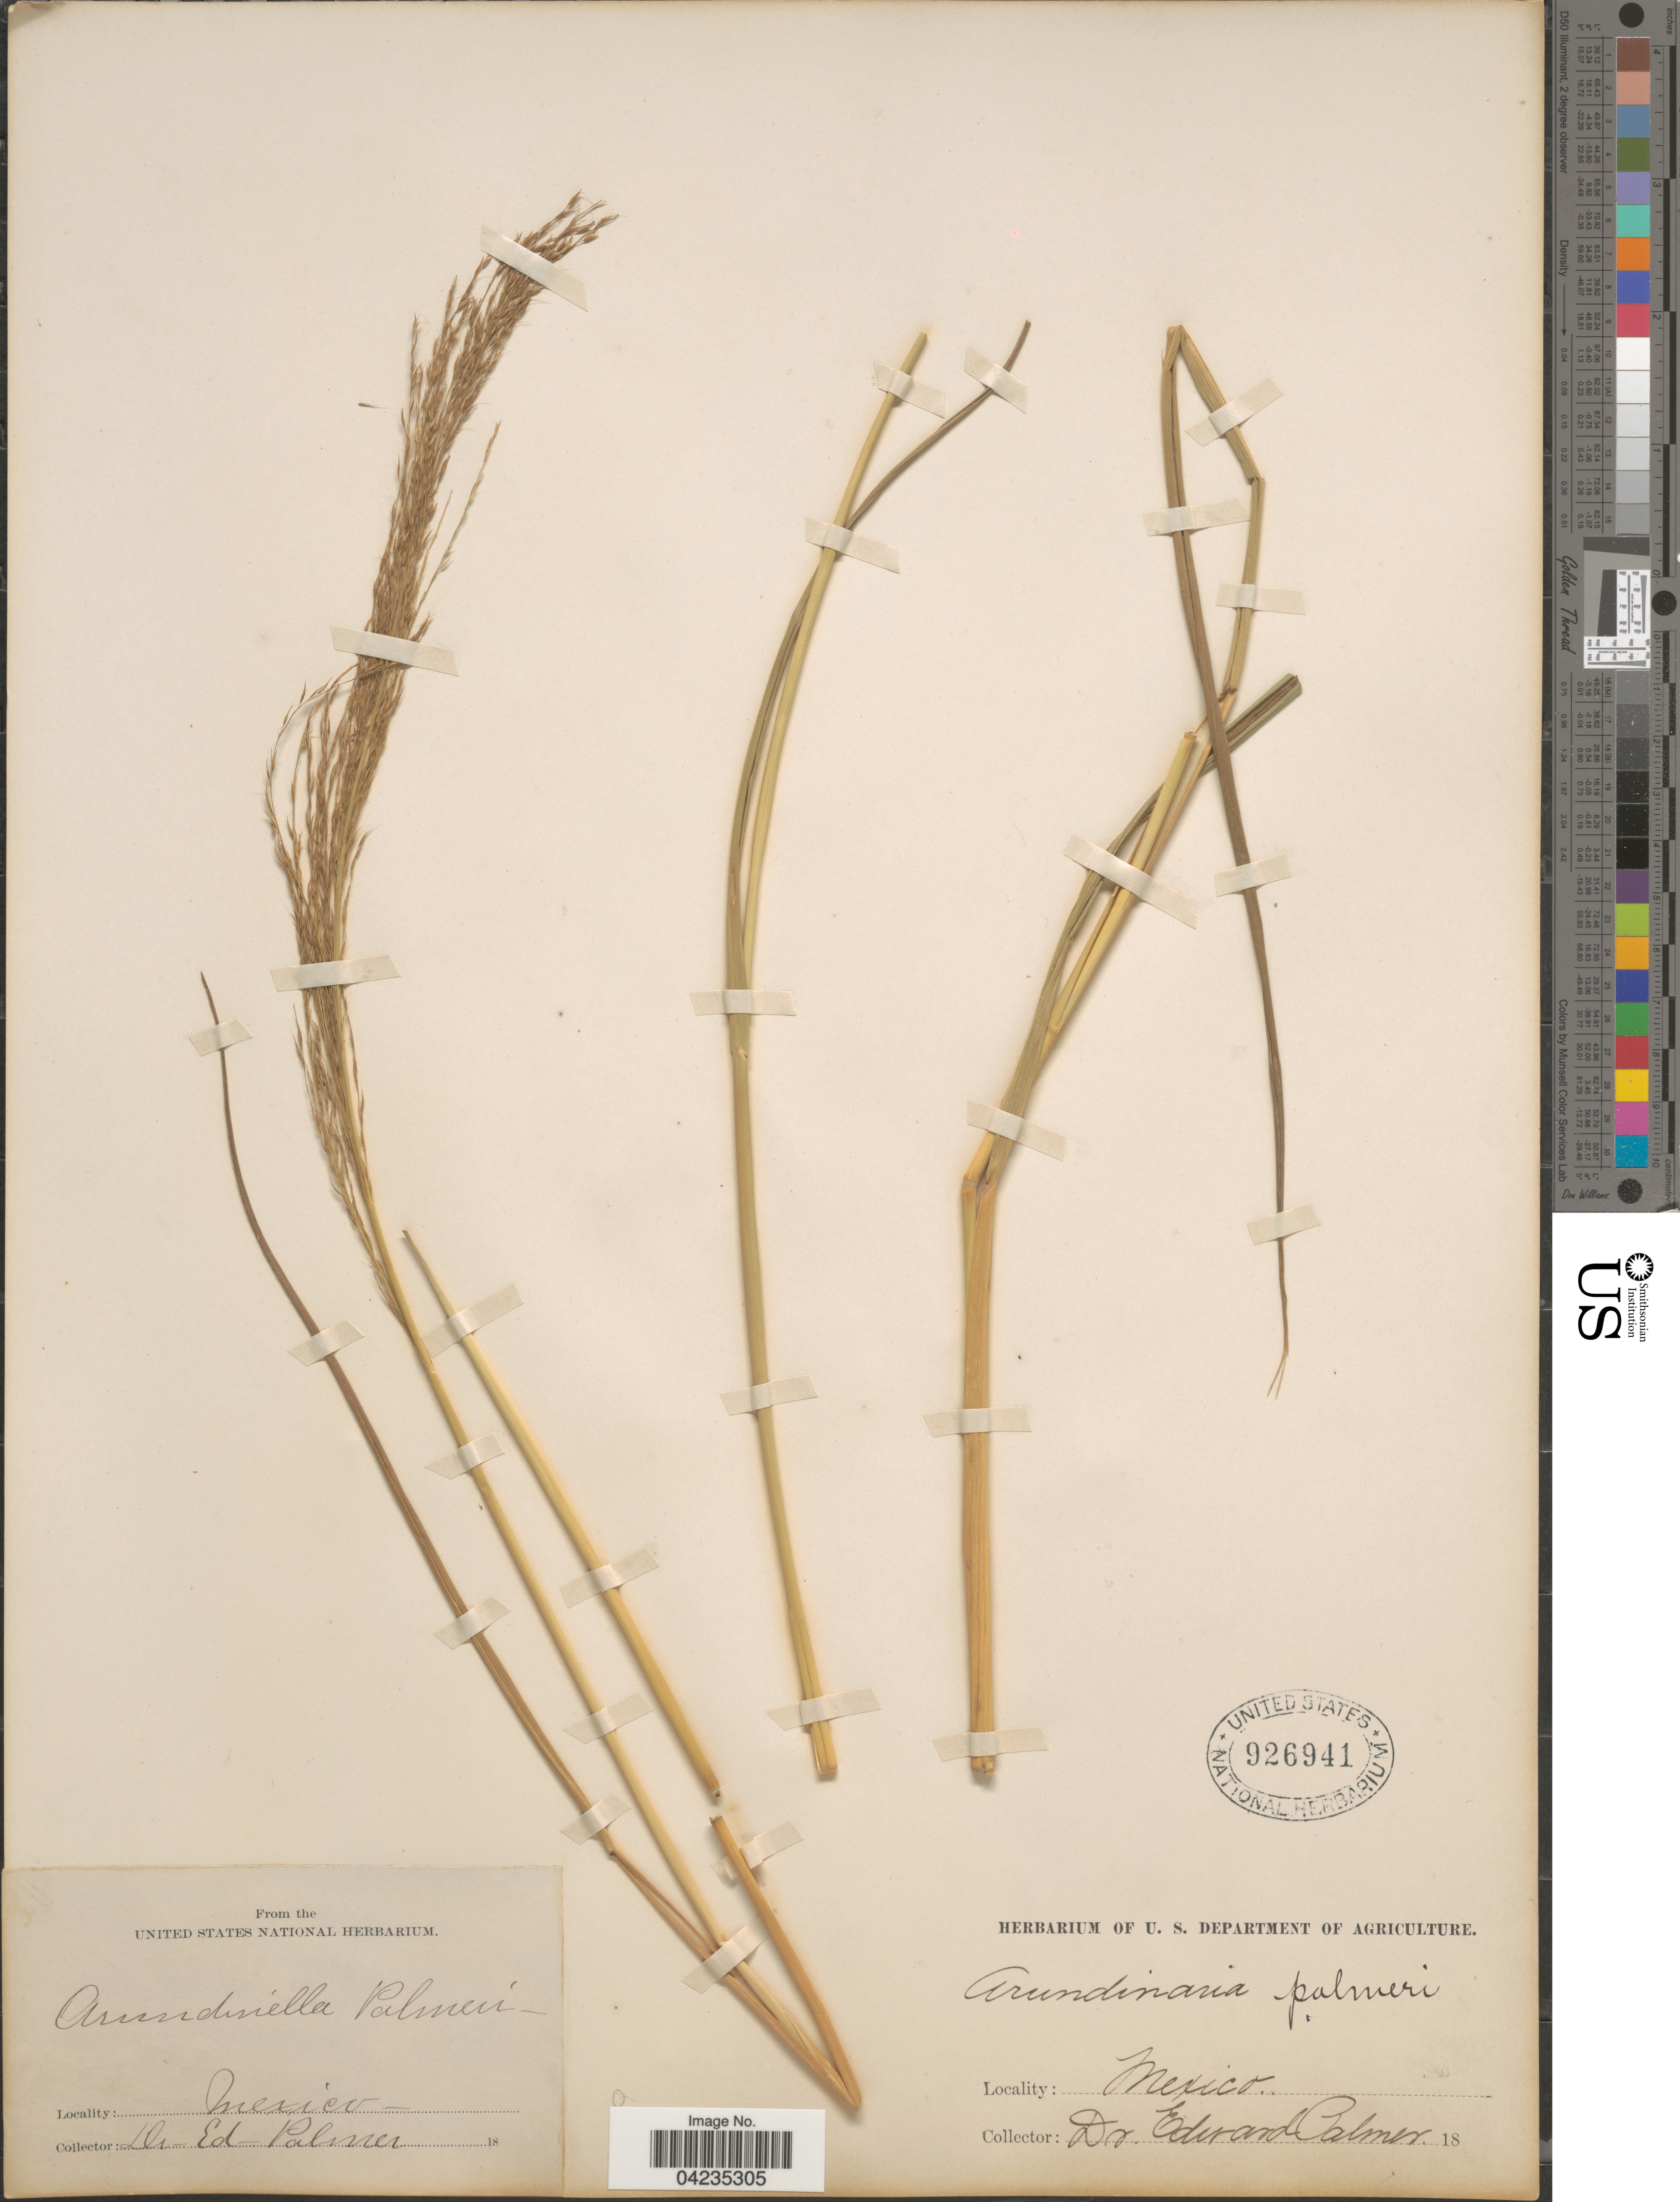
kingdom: Plantae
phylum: Tracheophyta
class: Liliopsida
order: Poales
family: Poaceae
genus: Arundinella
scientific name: Arundinella hispida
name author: (Humb. & Bonpl. ex Willd.) Kuntze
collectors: E. Palmer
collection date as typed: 18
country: Mexico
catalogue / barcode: US 926941